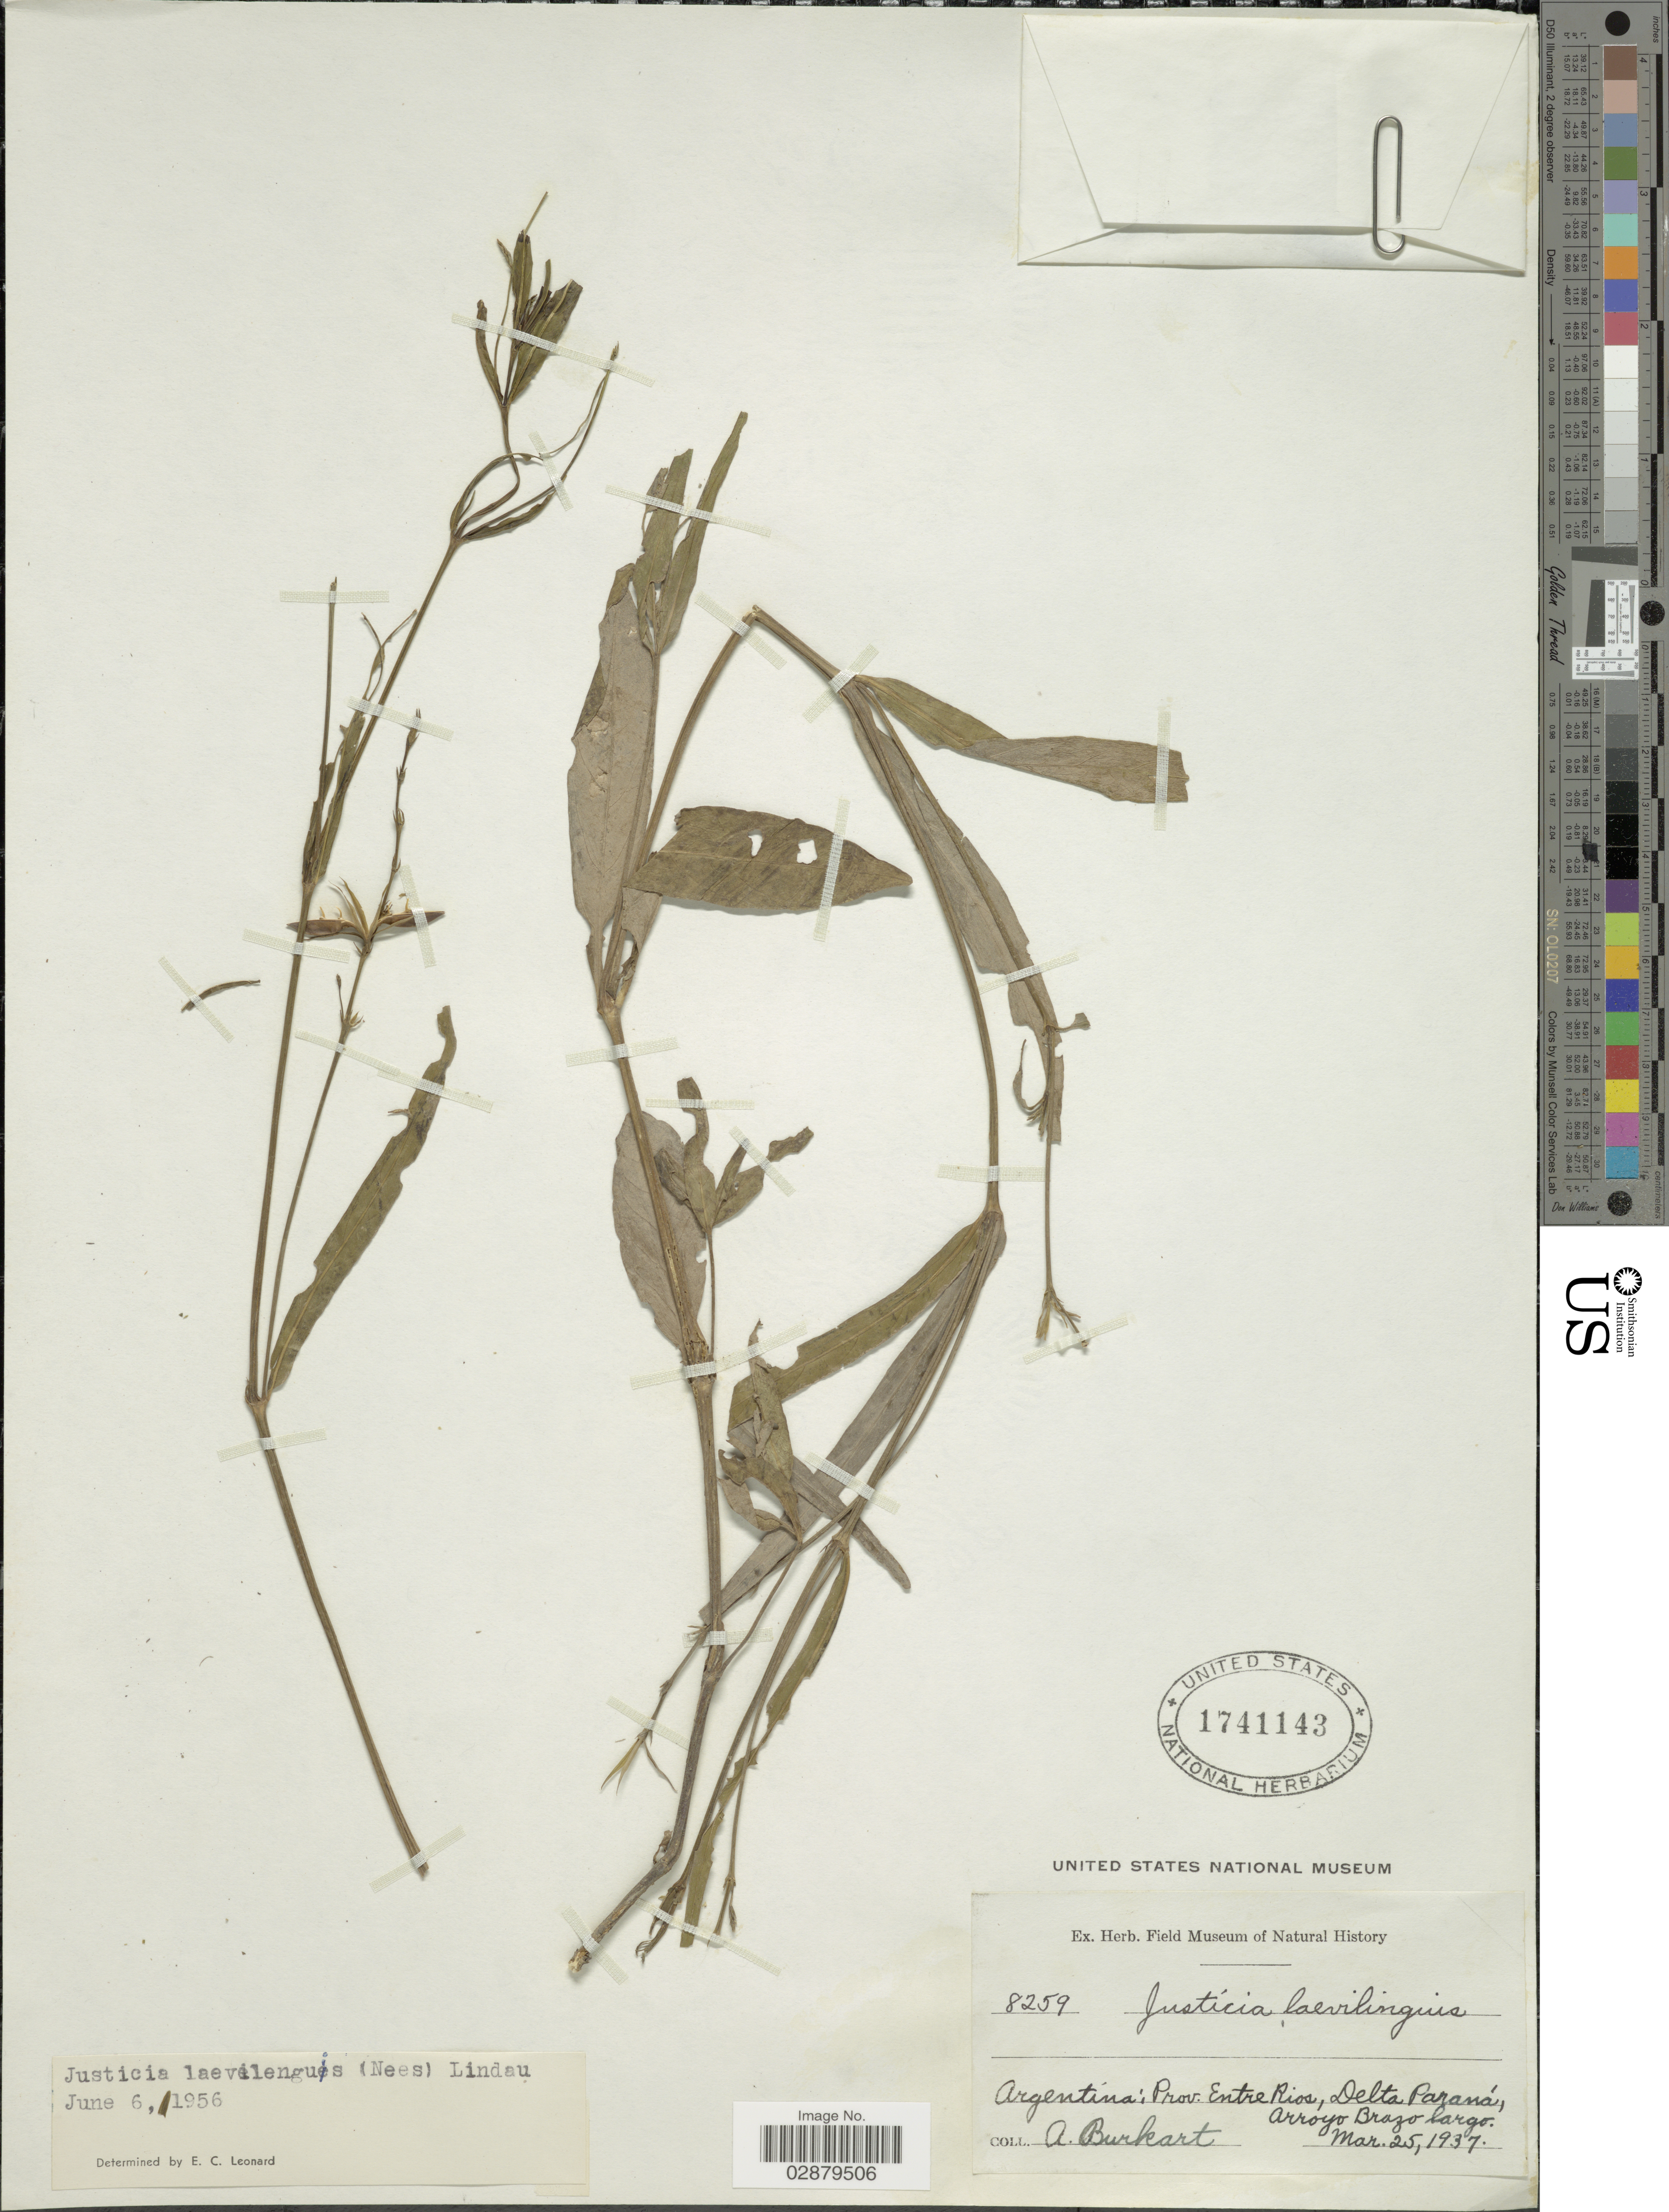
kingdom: Plantae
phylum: Tracheophyta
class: Magnoliopsida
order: Lamiales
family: Acanthaceae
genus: Justicia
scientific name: Justicia laevilinguis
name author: (Nees) Lindau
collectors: A. E. Burkart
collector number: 8259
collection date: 1937-03-25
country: Argentina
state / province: Entre Rios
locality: Delta Paraná, Arroyo Brazo largo.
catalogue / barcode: US 1741143